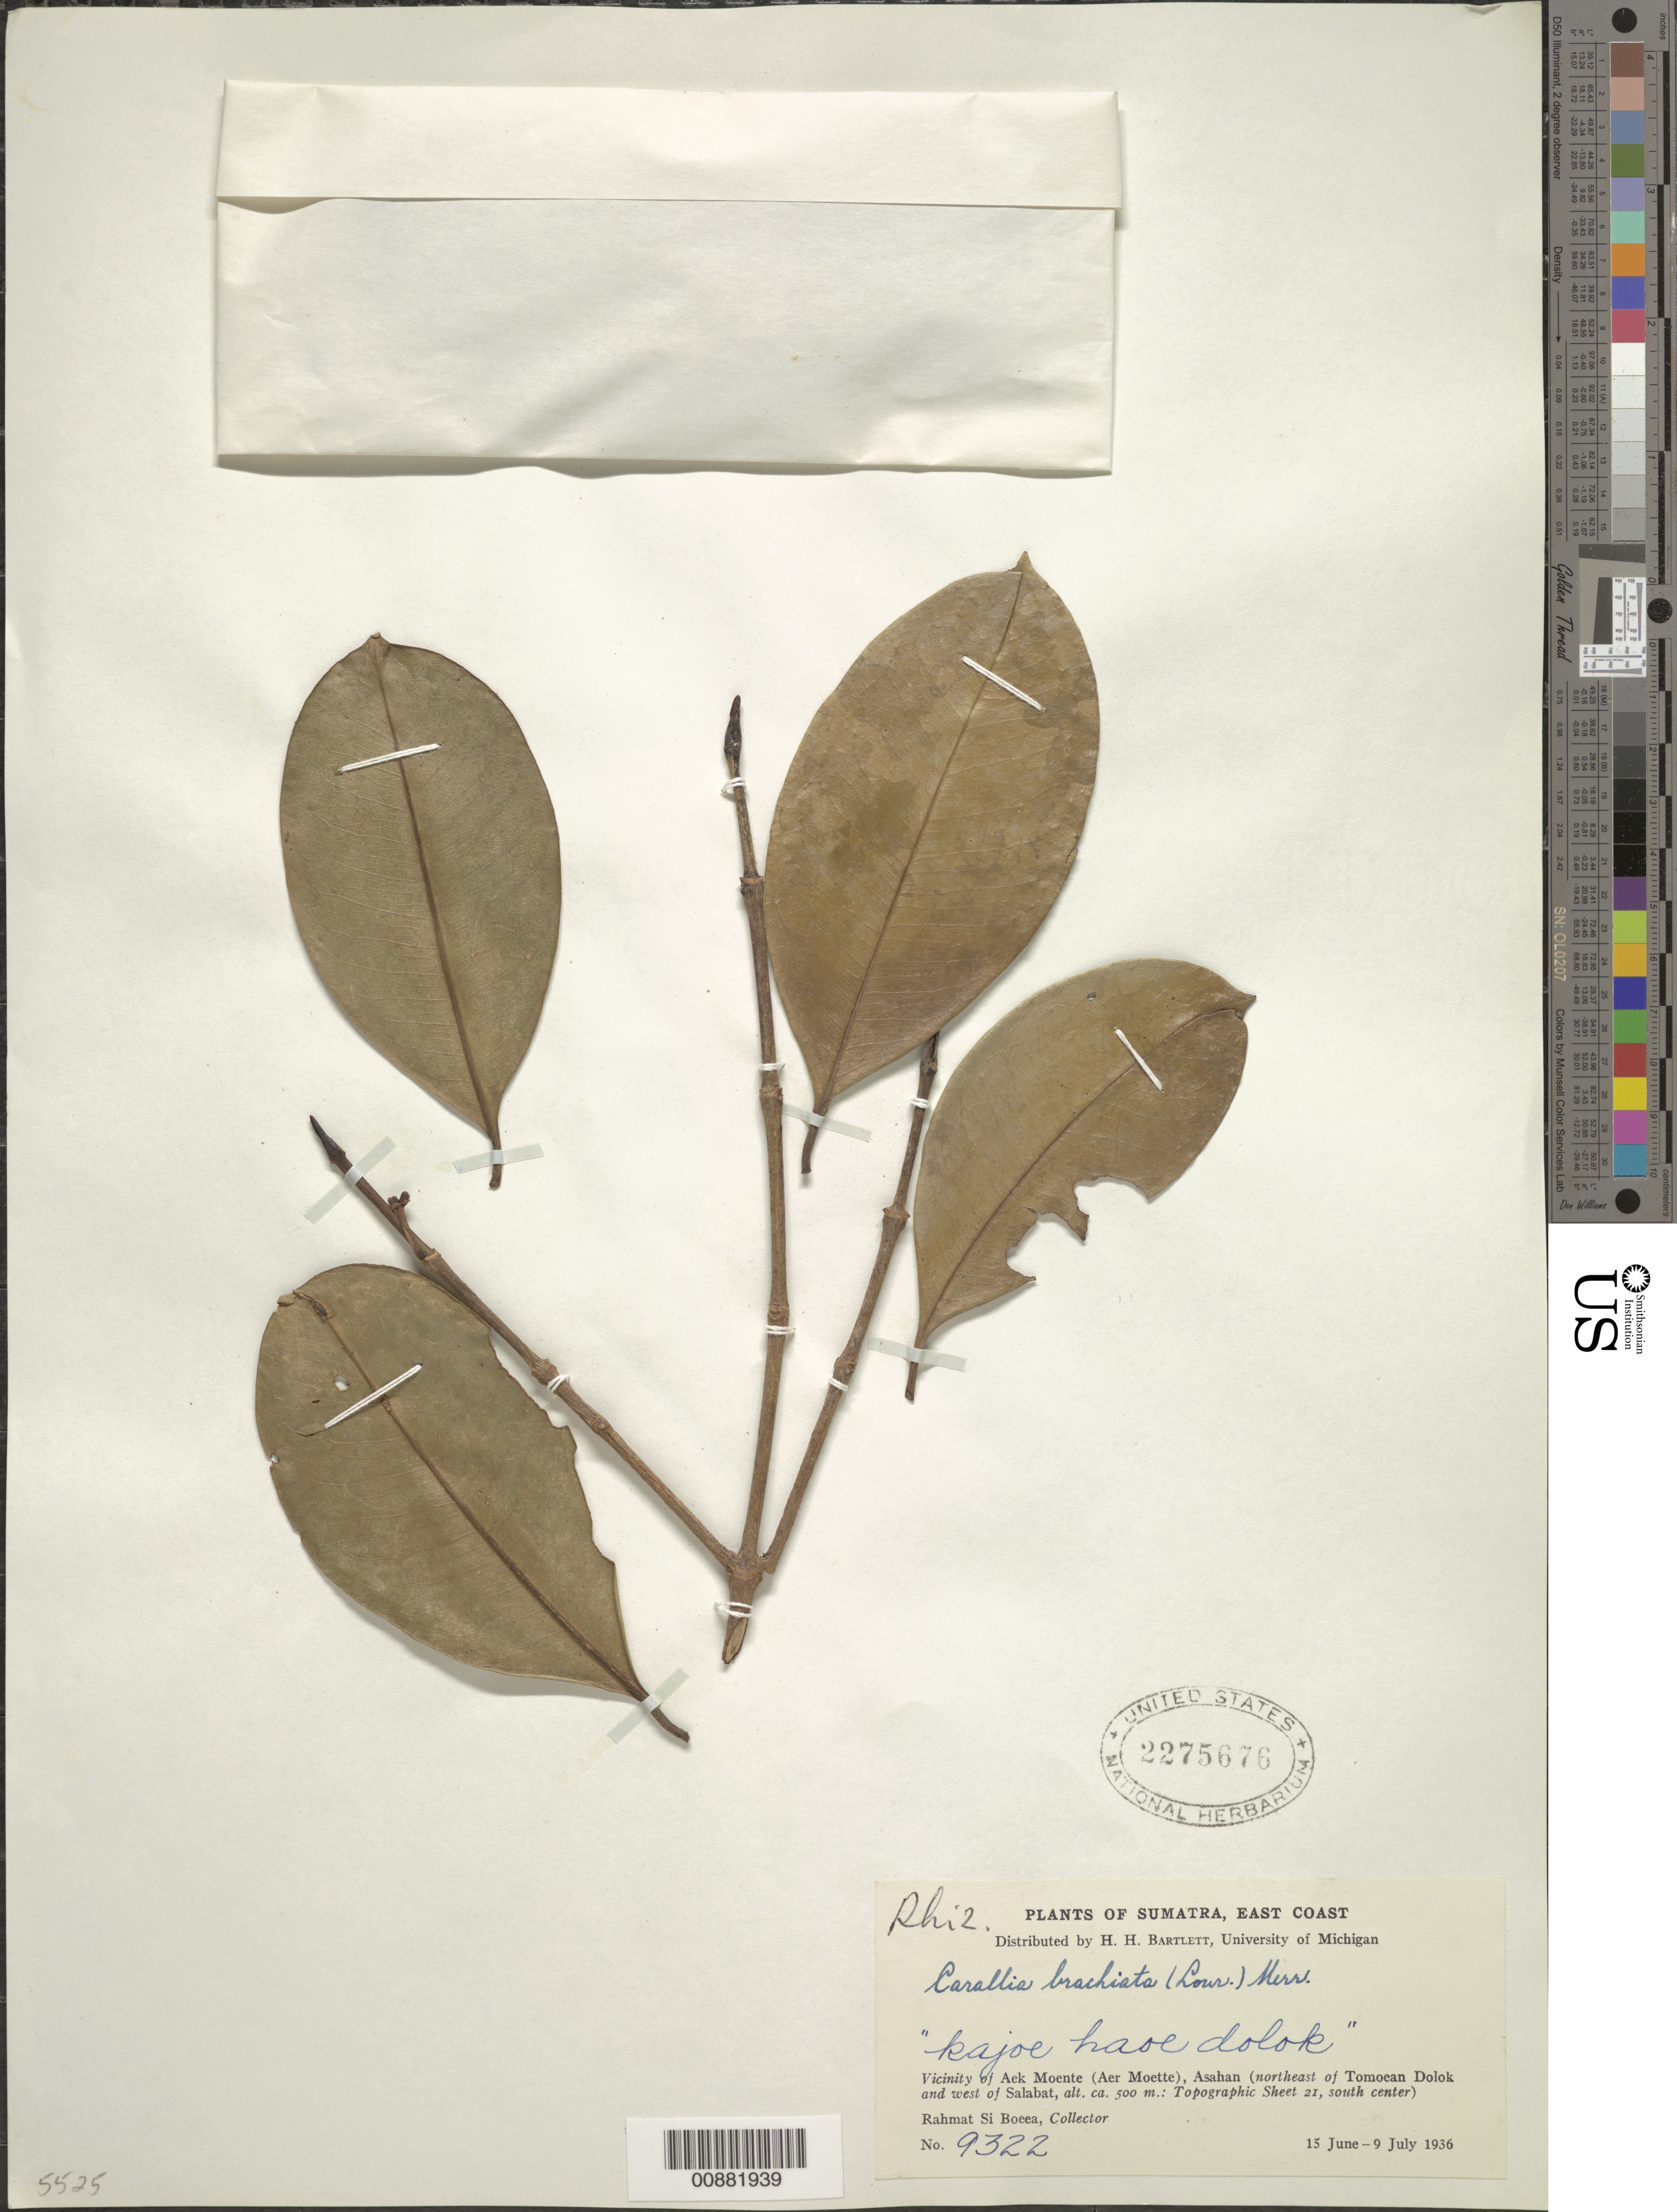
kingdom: Plantae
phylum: Tracheophyta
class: Magnoliopsida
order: Malpighiales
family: Rhizophoraceae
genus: Carallia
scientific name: Carallia brachiata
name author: (Lour.) Merr.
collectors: Rahmat Si Boeea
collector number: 9322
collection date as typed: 15 Jun 1936 to 09 Jul 1936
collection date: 1936-06-15/1936-07-09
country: Indonesia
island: Sumatra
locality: Vicinity of Aek Moente (Aer Moette), Asahan (northeast of Tomoean Dolok and west of Salabat), Topographic sheet 21, south center.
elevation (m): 500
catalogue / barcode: US 2275676